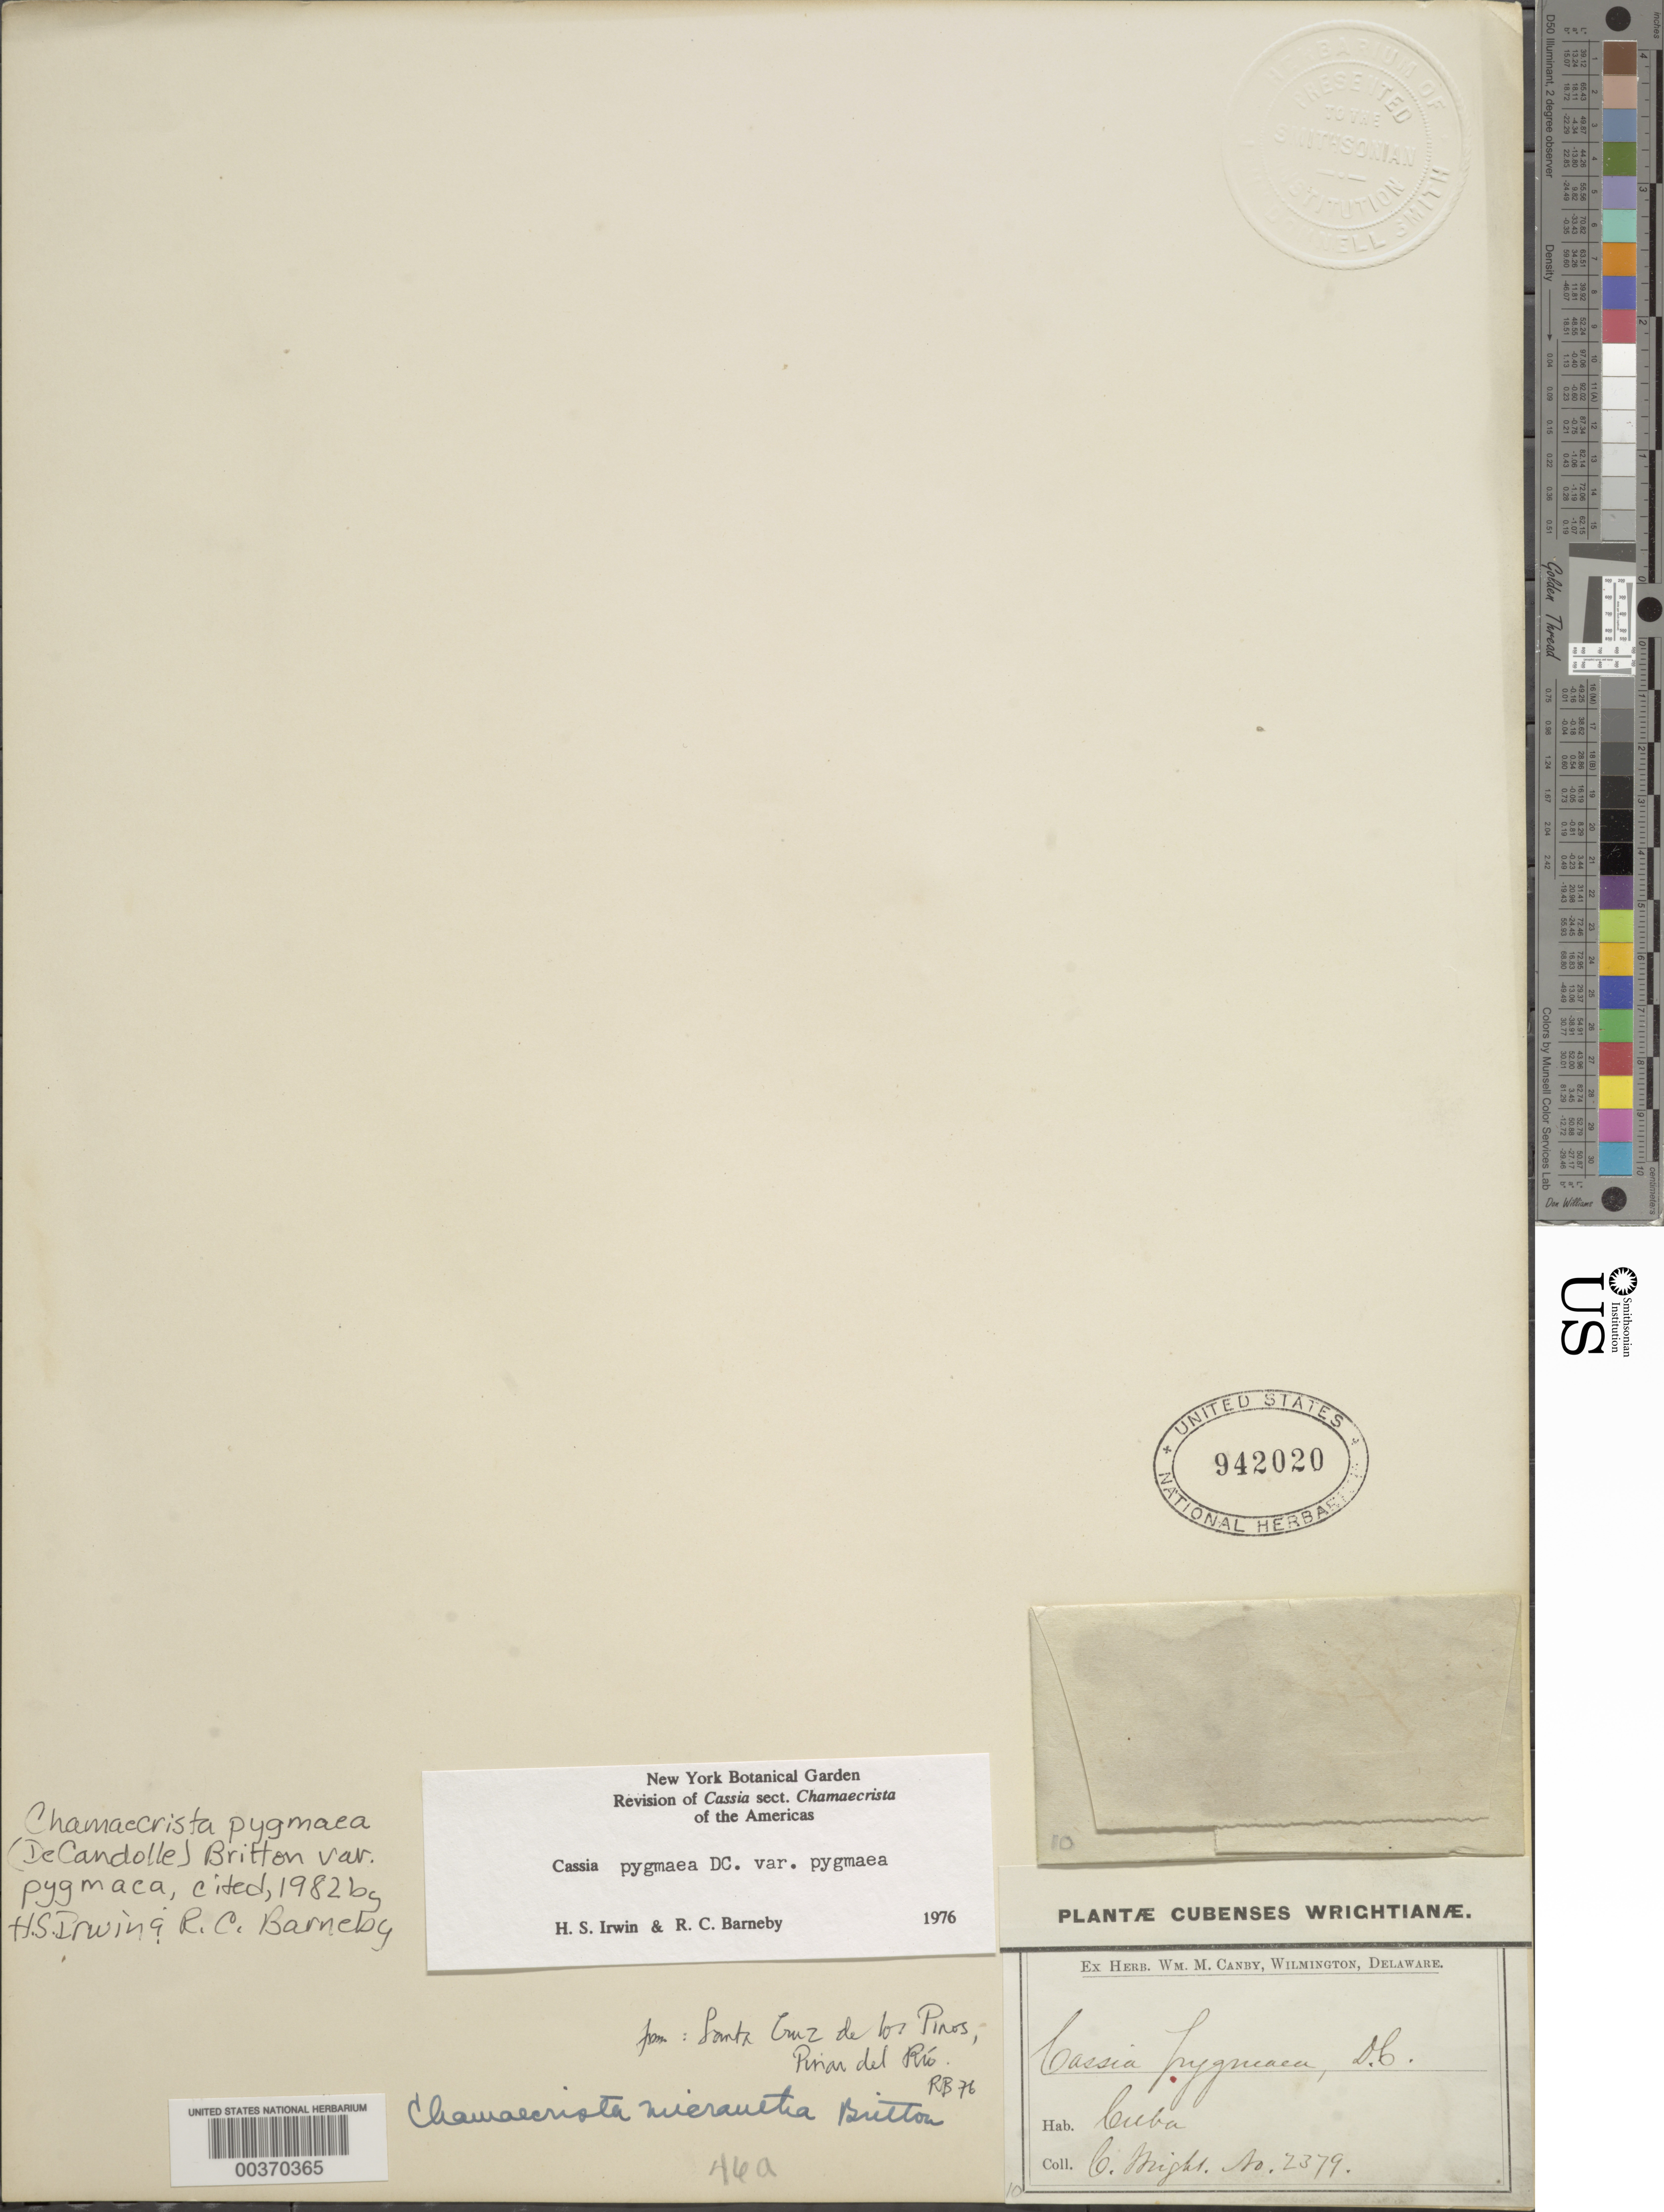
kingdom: Plantae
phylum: Tracheophyta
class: Magnoliopsida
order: Fabales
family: Fabaceae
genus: Chamaecrista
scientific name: Chamaecrista pygmaea var. pygmaea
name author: Britton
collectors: C. Wright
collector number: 2379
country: Cuba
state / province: Pinar del Río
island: Greater Antilles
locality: Santa cruz de los pinos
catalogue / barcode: US 942020